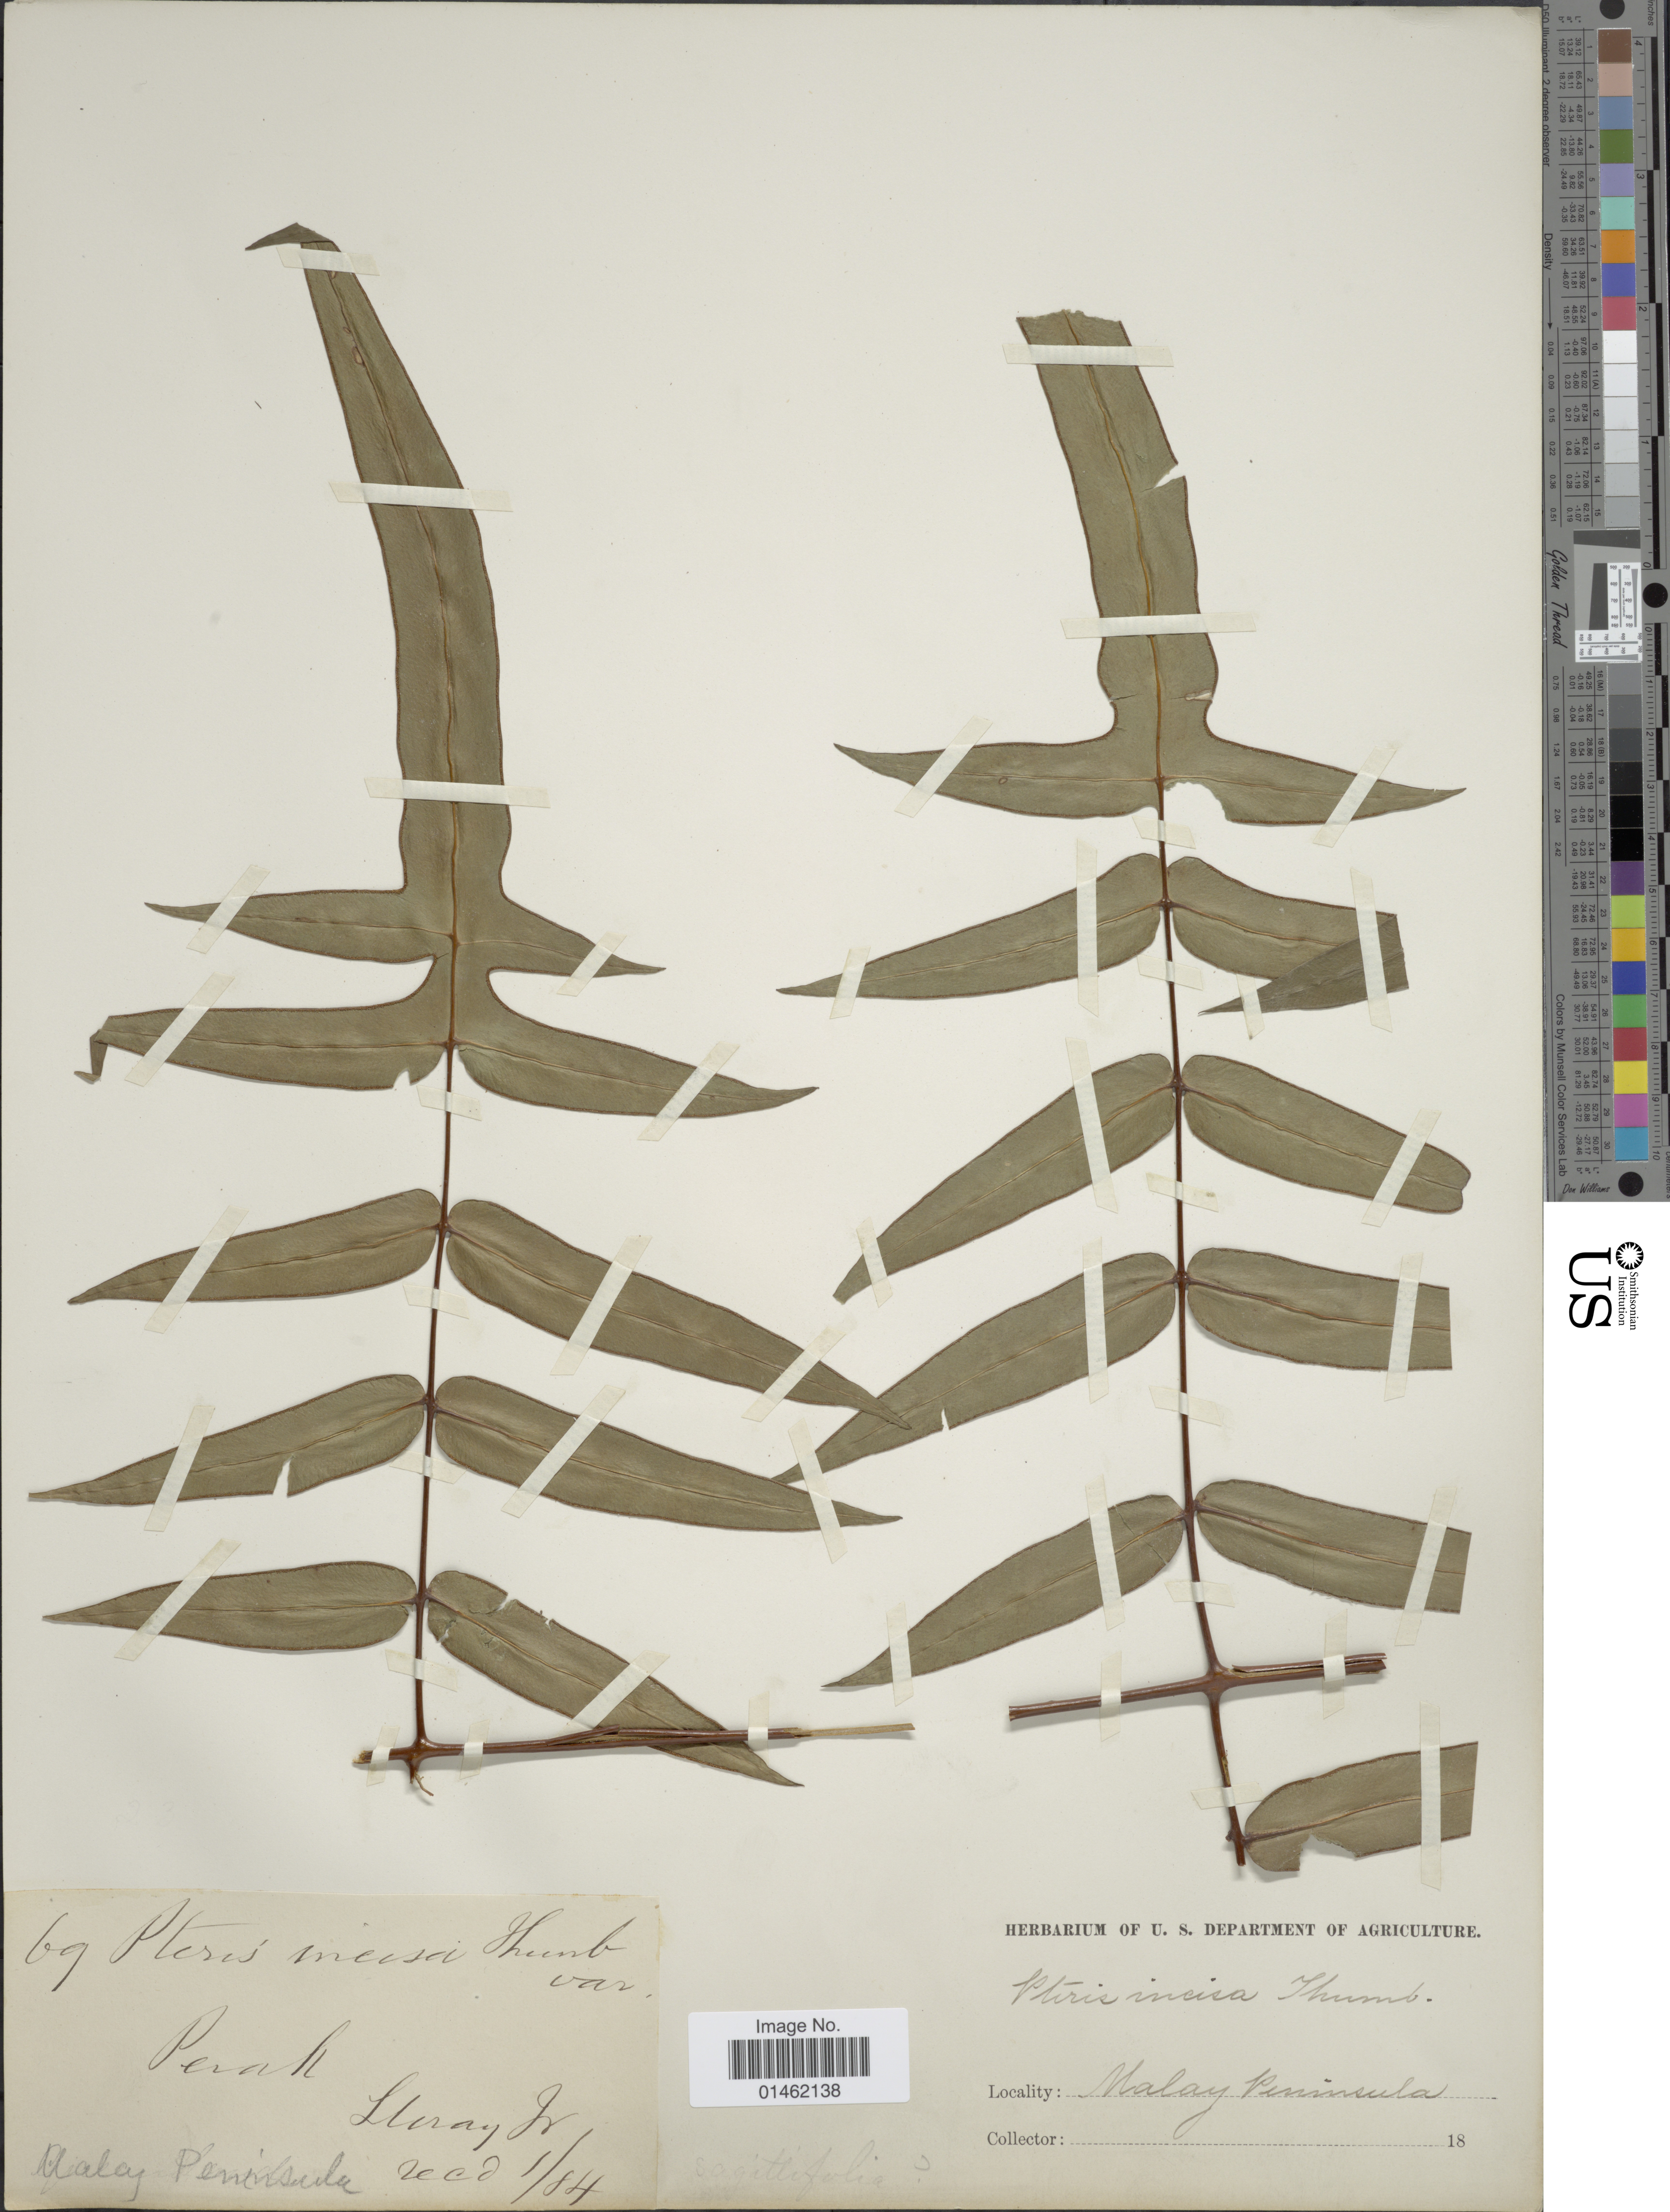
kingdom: Plantae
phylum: Tracheophyta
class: Polypodiopsida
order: Polypodiales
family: Dennstaedtiaceae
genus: Histiopteris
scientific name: Histiopteris stipulacea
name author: (Hook.) Copel.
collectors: J. Luray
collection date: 1884-01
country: Malaysia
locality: Perak, Malay Peninsula